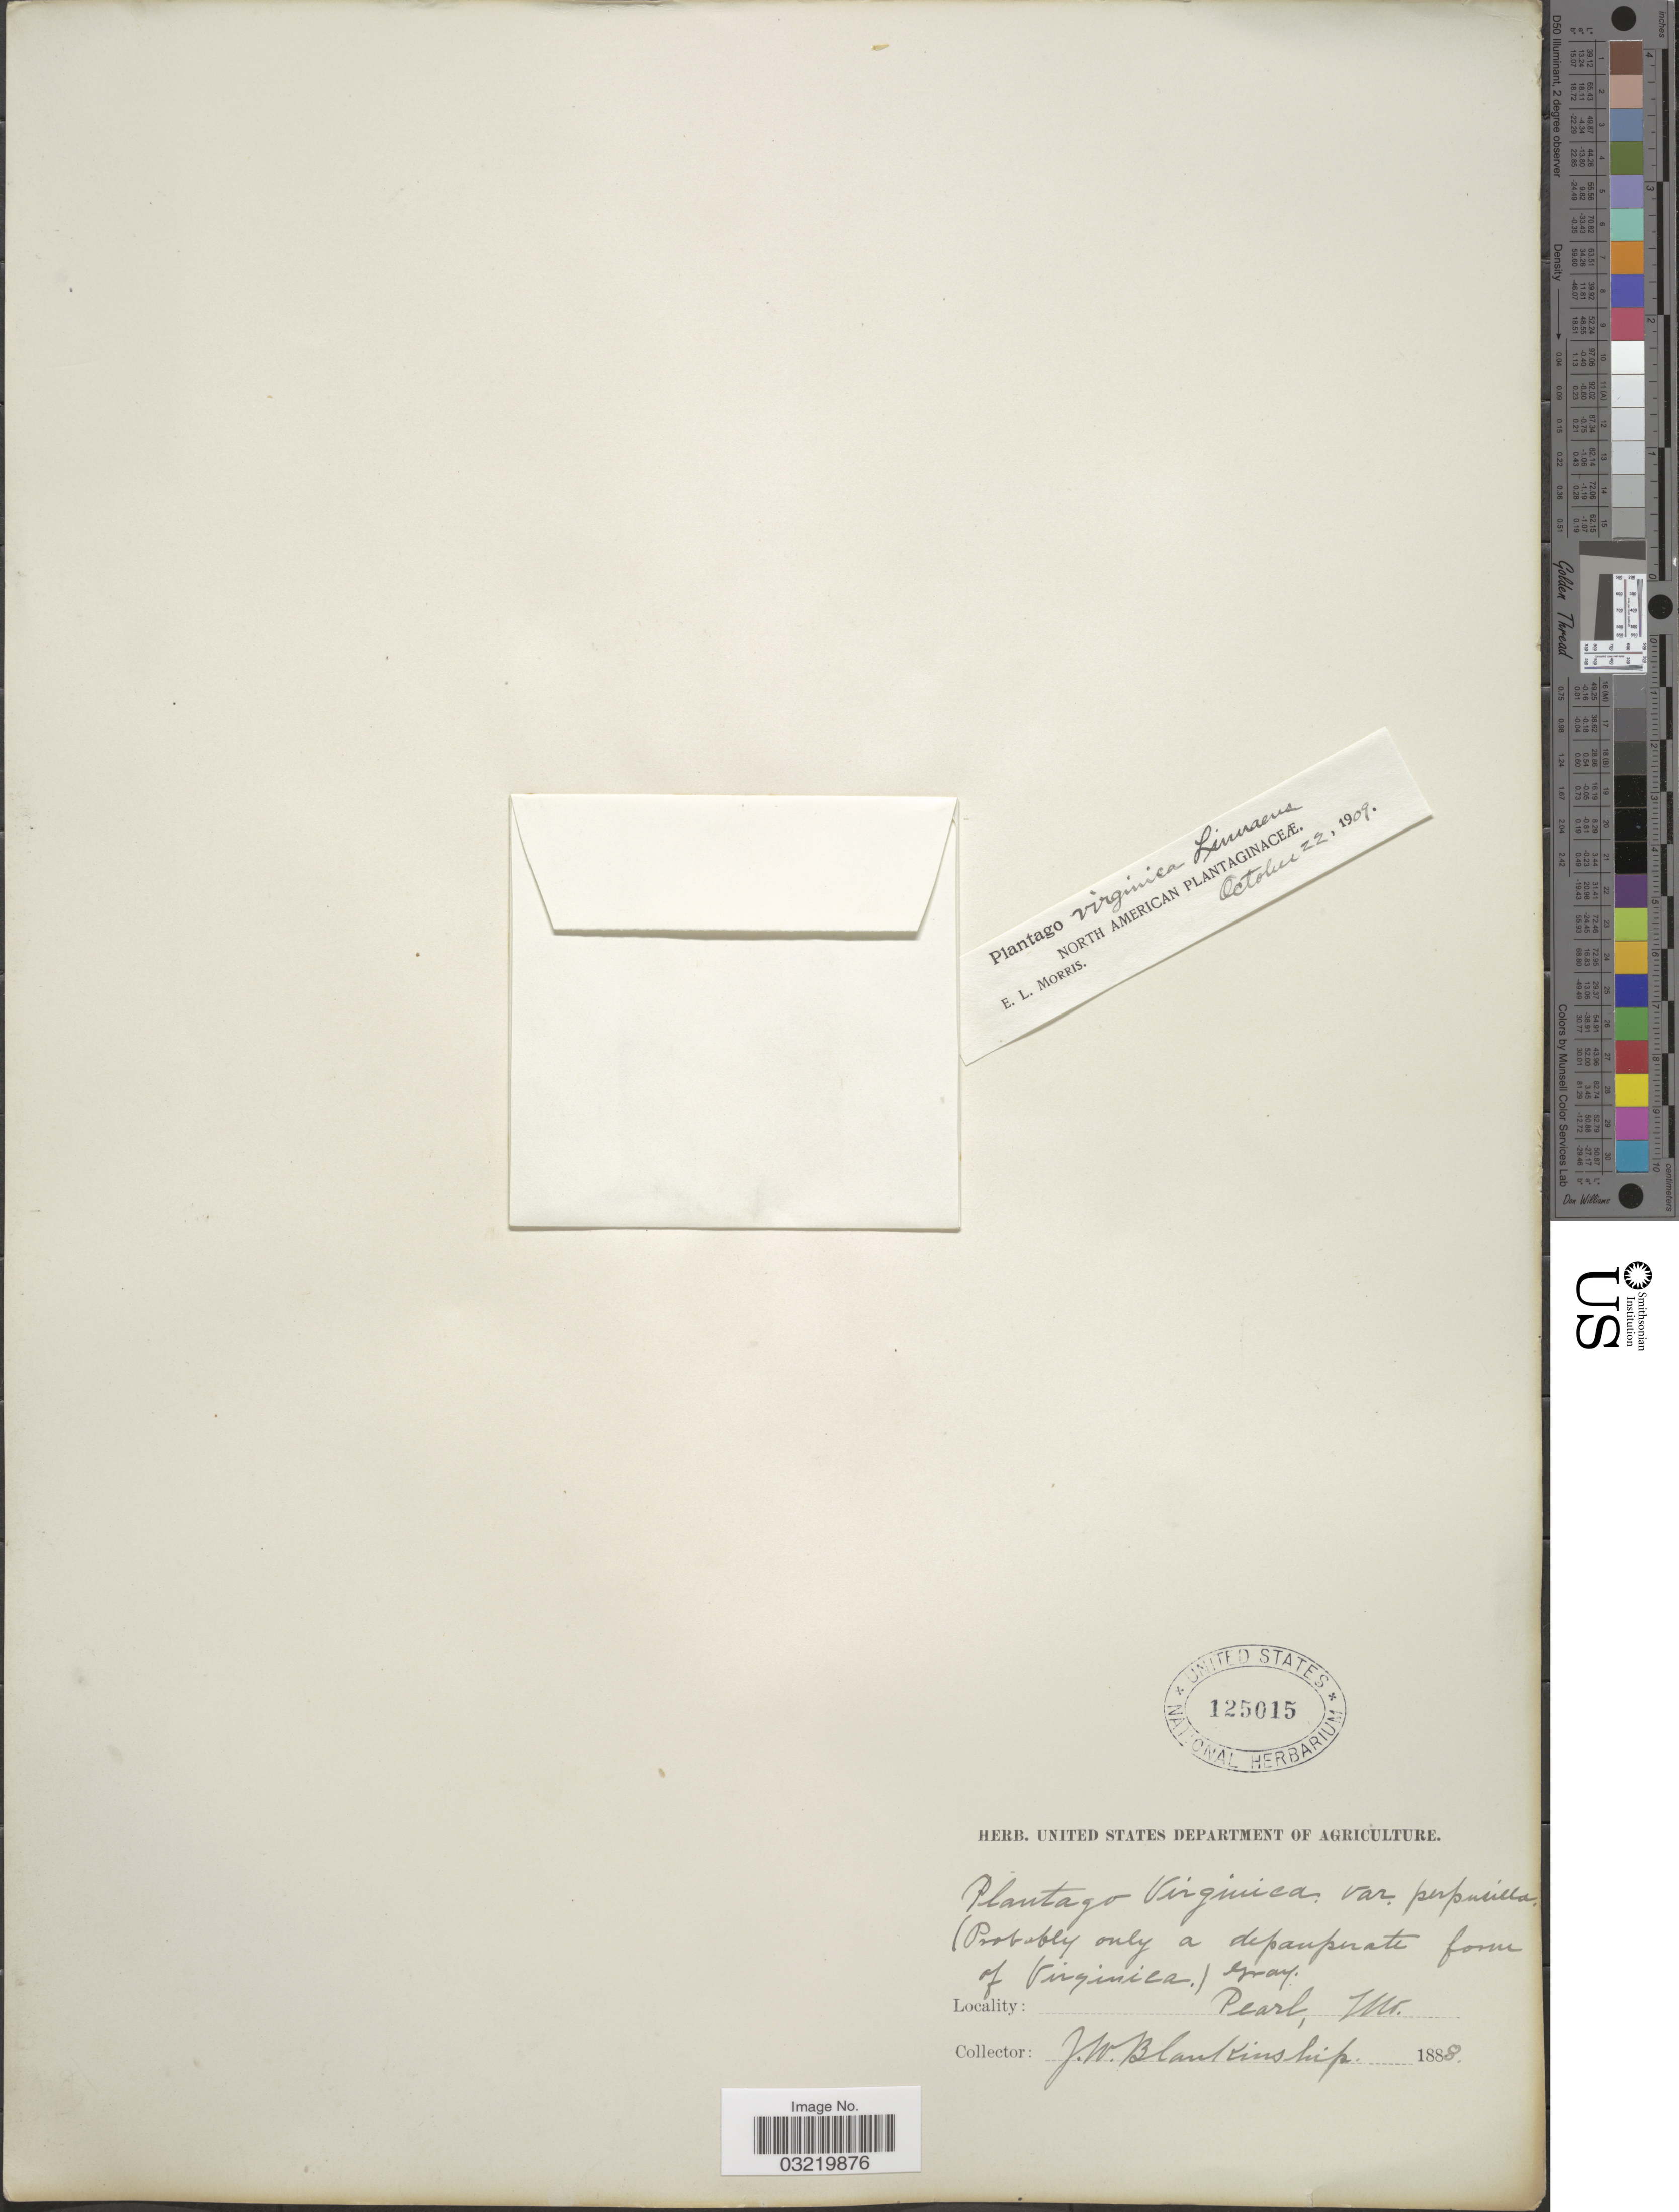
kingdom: Plantae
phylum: Tracheophyta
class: Magnoliopsida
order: Lamiales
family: Plantaginaceae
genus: Plantago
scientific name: Plantago virginica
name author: L.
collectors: J. W. Blankinship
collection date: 1888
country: United States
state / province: Missouri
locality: Pearl.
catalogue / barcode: US 125015